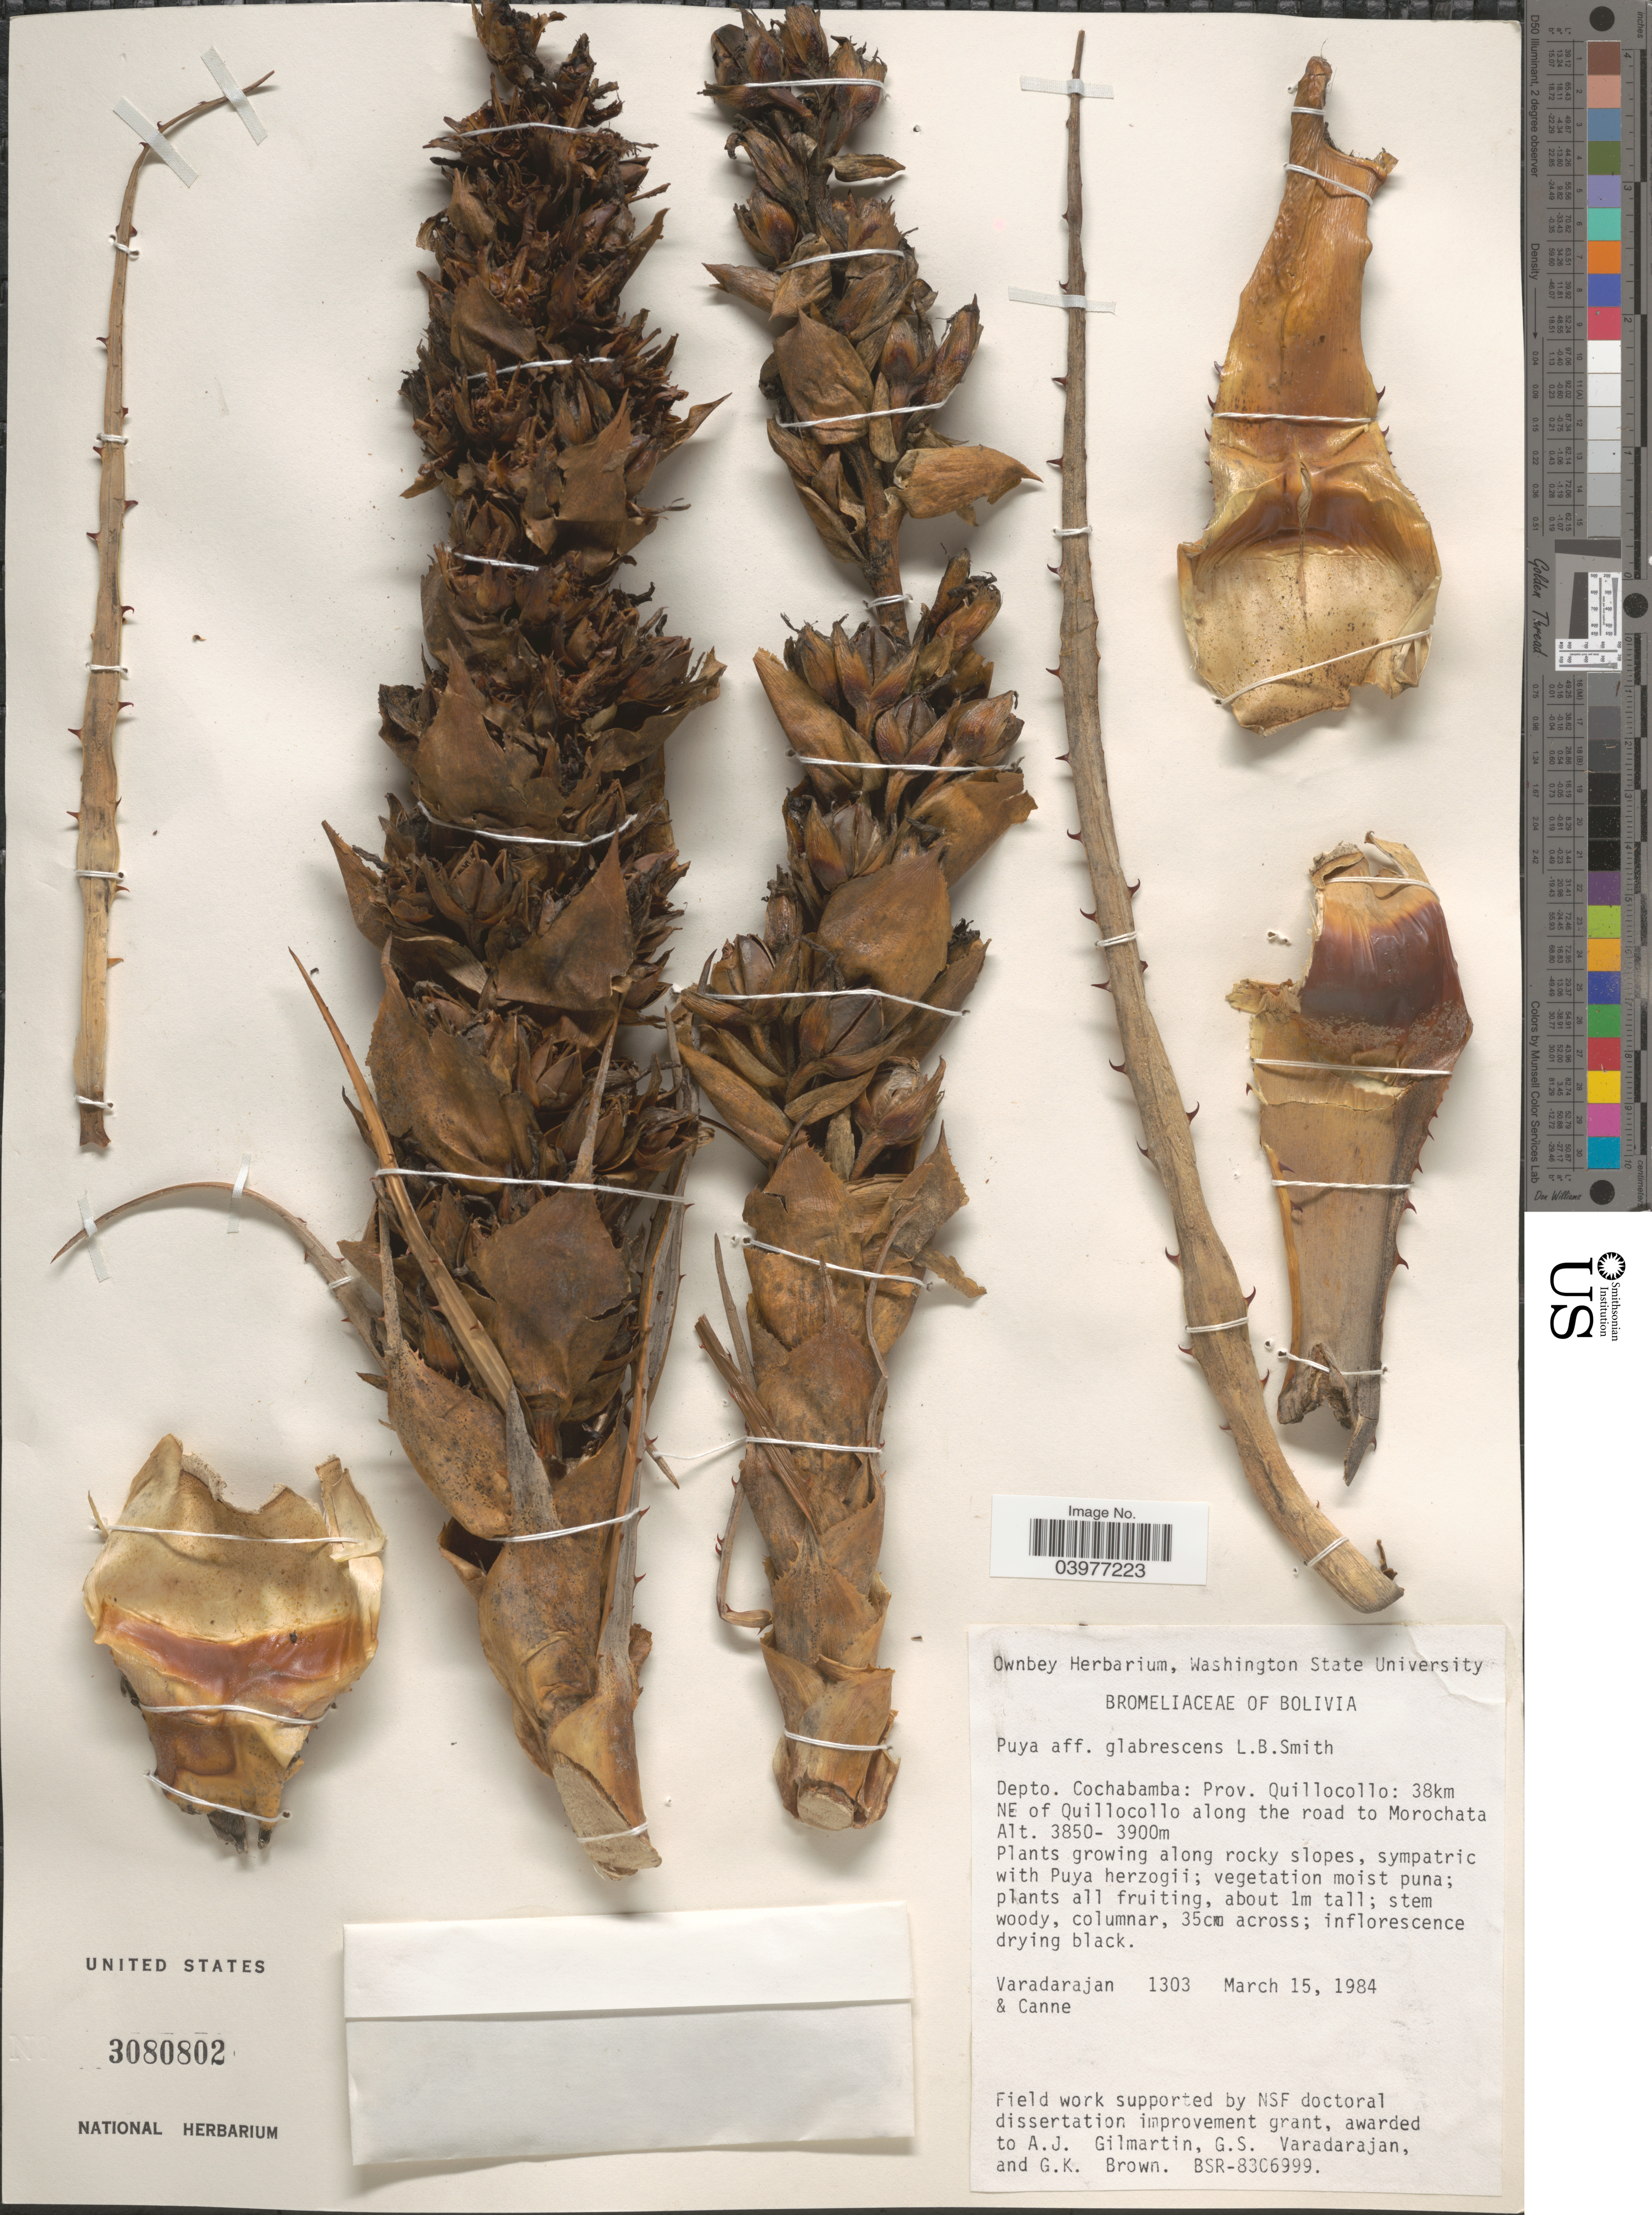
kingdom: Plantae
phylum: Tracheophyta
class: Liliopsida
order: Poales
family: Bromeliaceae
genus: Puya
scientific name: Puya glabrescens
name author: L.B. Sm.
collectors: G. S. Varadarajan & Canne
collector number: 1303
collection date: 1984-03-15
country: Bolivia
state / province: Cochabamba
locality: Depto. Cochabamba: Prov. Quillocollo: 38km NE of Quillocollo along the road to Morochata.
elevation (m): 3850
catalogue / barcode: US 3080802